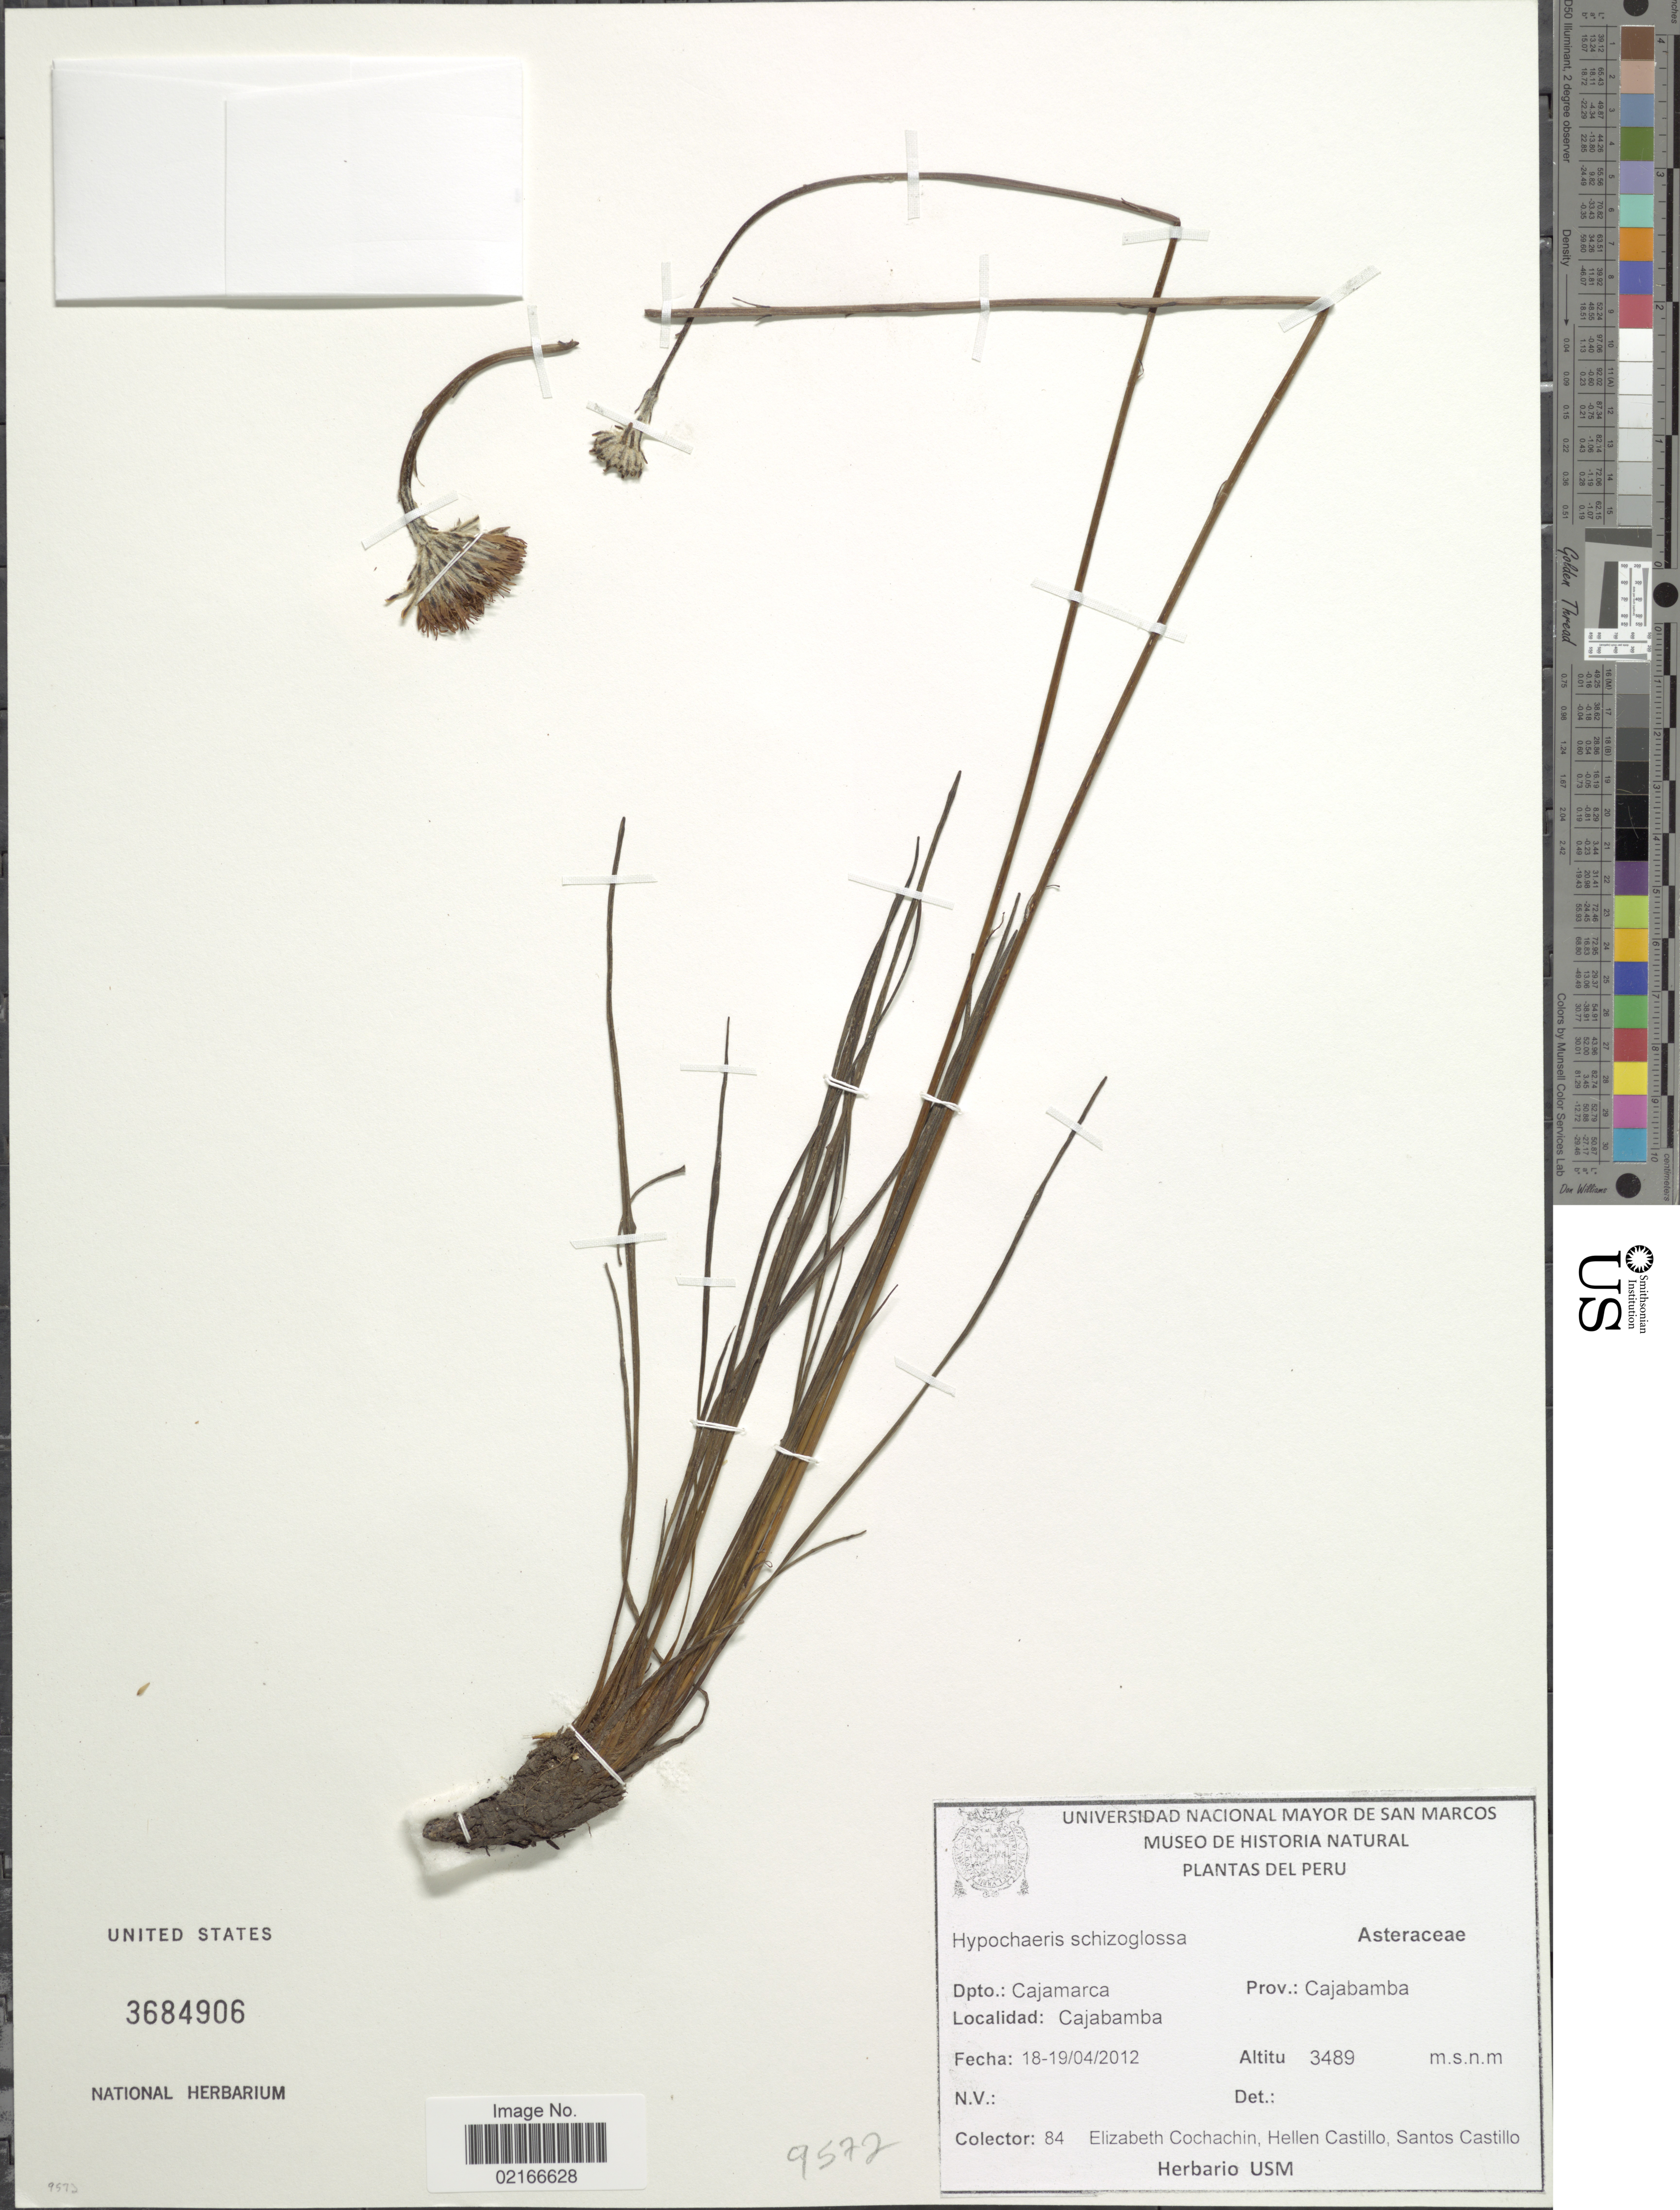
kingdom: Plantae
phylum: Tracheophyta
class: Magnoliopsida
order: Asterales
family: Asteraceae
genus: Hypochaeris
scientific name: Hypochaeris schizoglossa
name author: Cabrera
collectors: E. Cochachin Guerrero, H. Castillo & S. Castillo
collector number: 84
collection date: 2012-04-18/2012-04-19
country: Peru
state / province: Cajamarca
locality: Prov.: Cajabamba. Cajabamba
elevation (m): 3489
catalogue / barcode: US 3684906